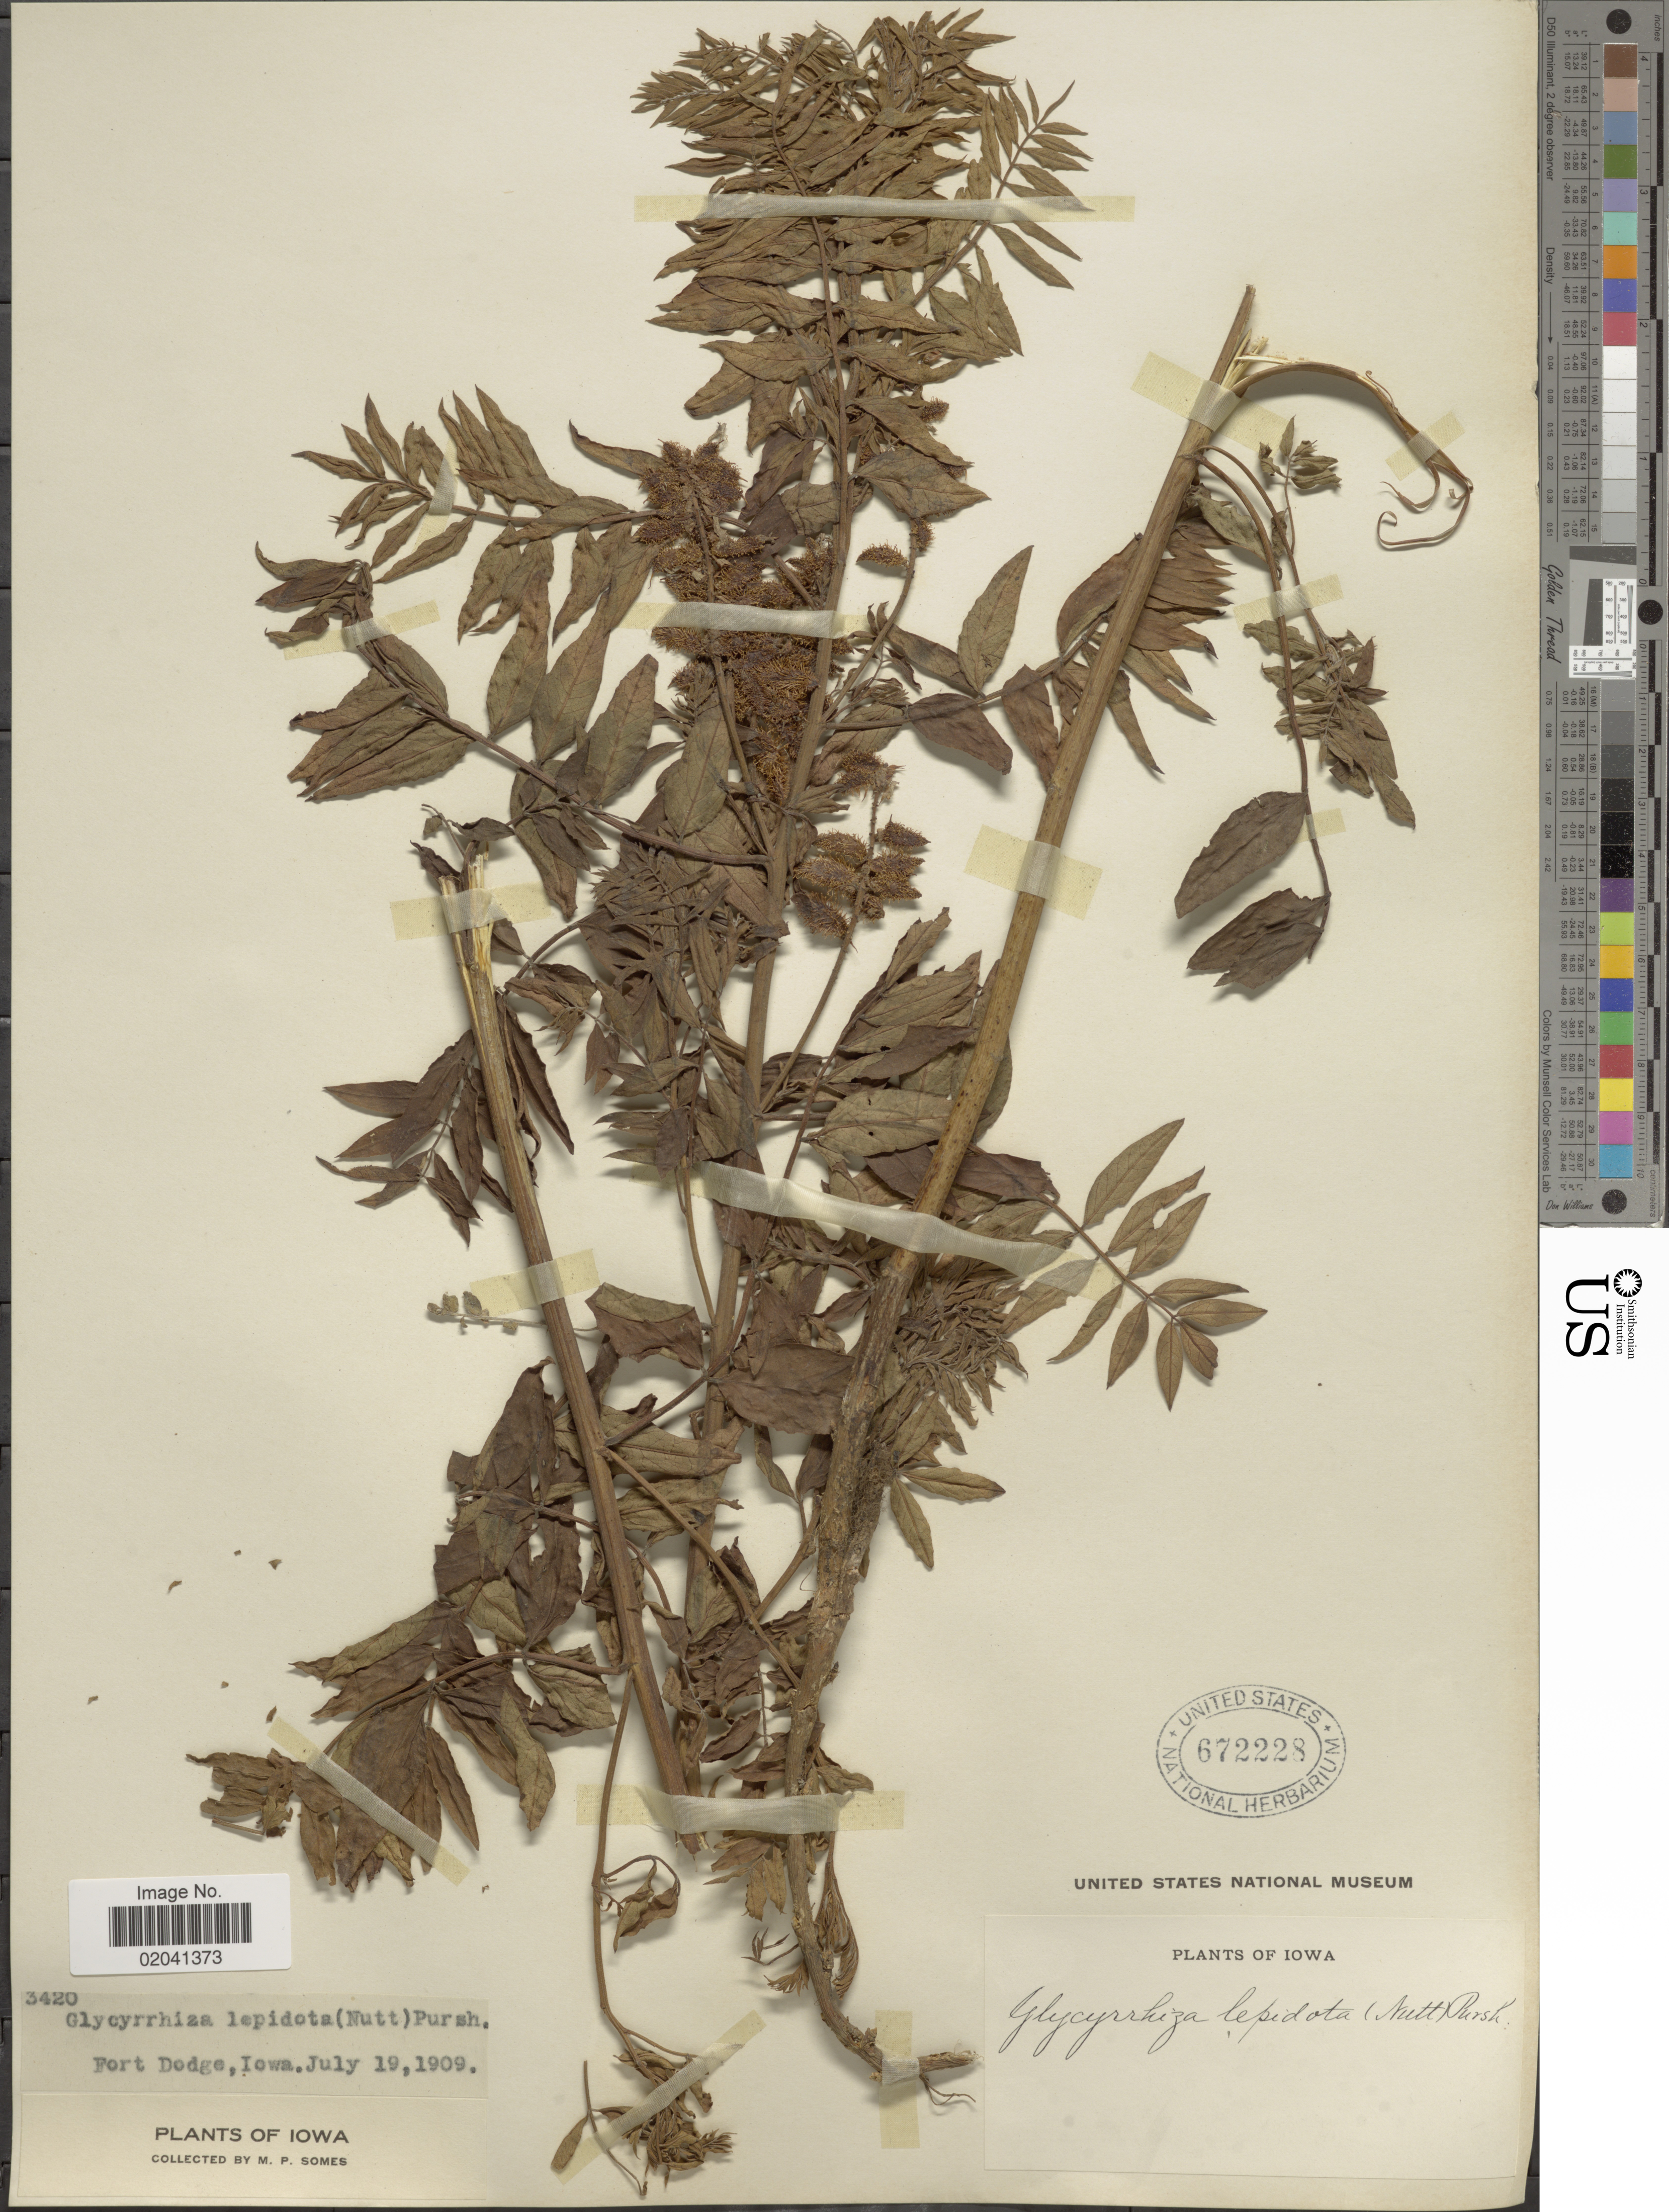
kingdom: Plantae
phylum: Tracheophyta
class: Magnoliopsida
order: Fabales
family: Fabaceae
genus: Glycyrrhiza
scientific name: Glycyrrhiza lepidota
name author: Pursh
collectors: M. Somes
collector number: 3420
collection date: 1909-07-19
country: United States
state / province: Iowa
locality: Fort Dodge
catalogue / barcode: US 672228